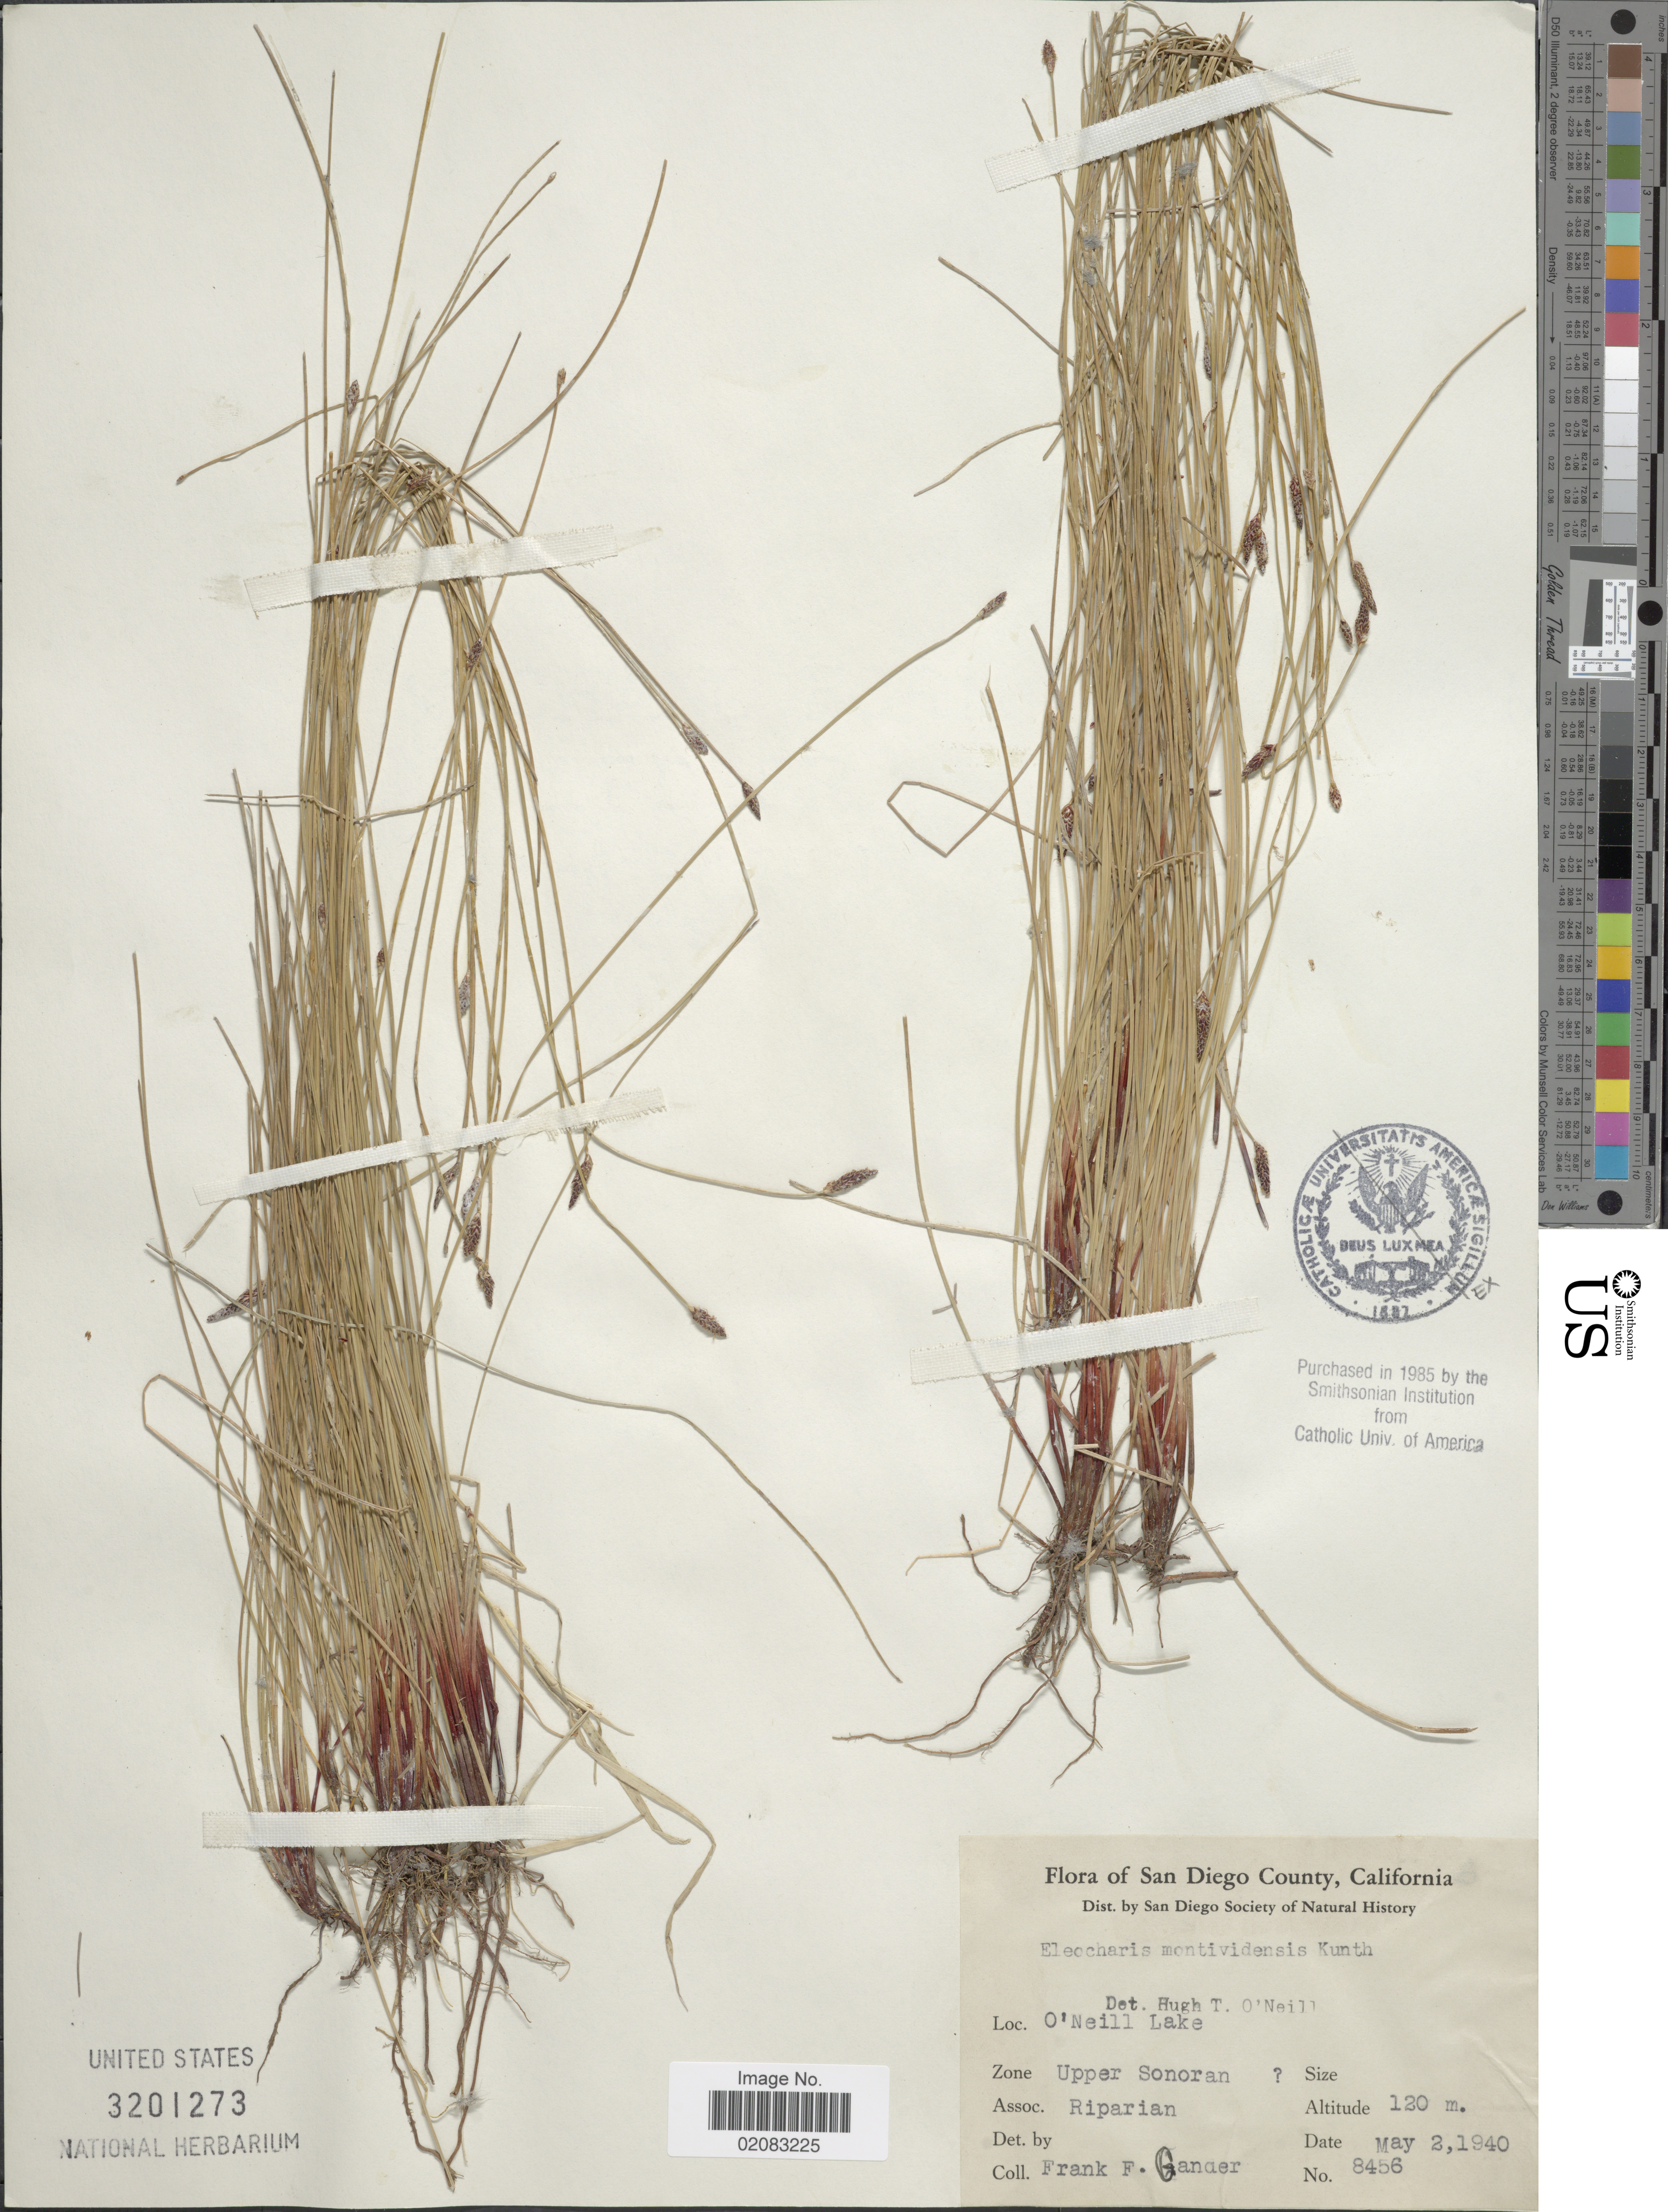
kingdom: Plantae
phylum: Tracheophyta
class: Liliopsida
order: Poales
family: Cyperaceae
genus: Eleocharis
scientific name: Eleocharis montevidensis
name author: Kunth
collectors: F. Gander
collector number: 8456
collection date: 1940-05-02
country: United States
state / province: California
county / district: San Diego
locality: San Diego County, O'Neill Lake, Zone Upper Sonoran, Assoc. Riparian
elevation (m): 120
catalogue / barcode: US 3201273